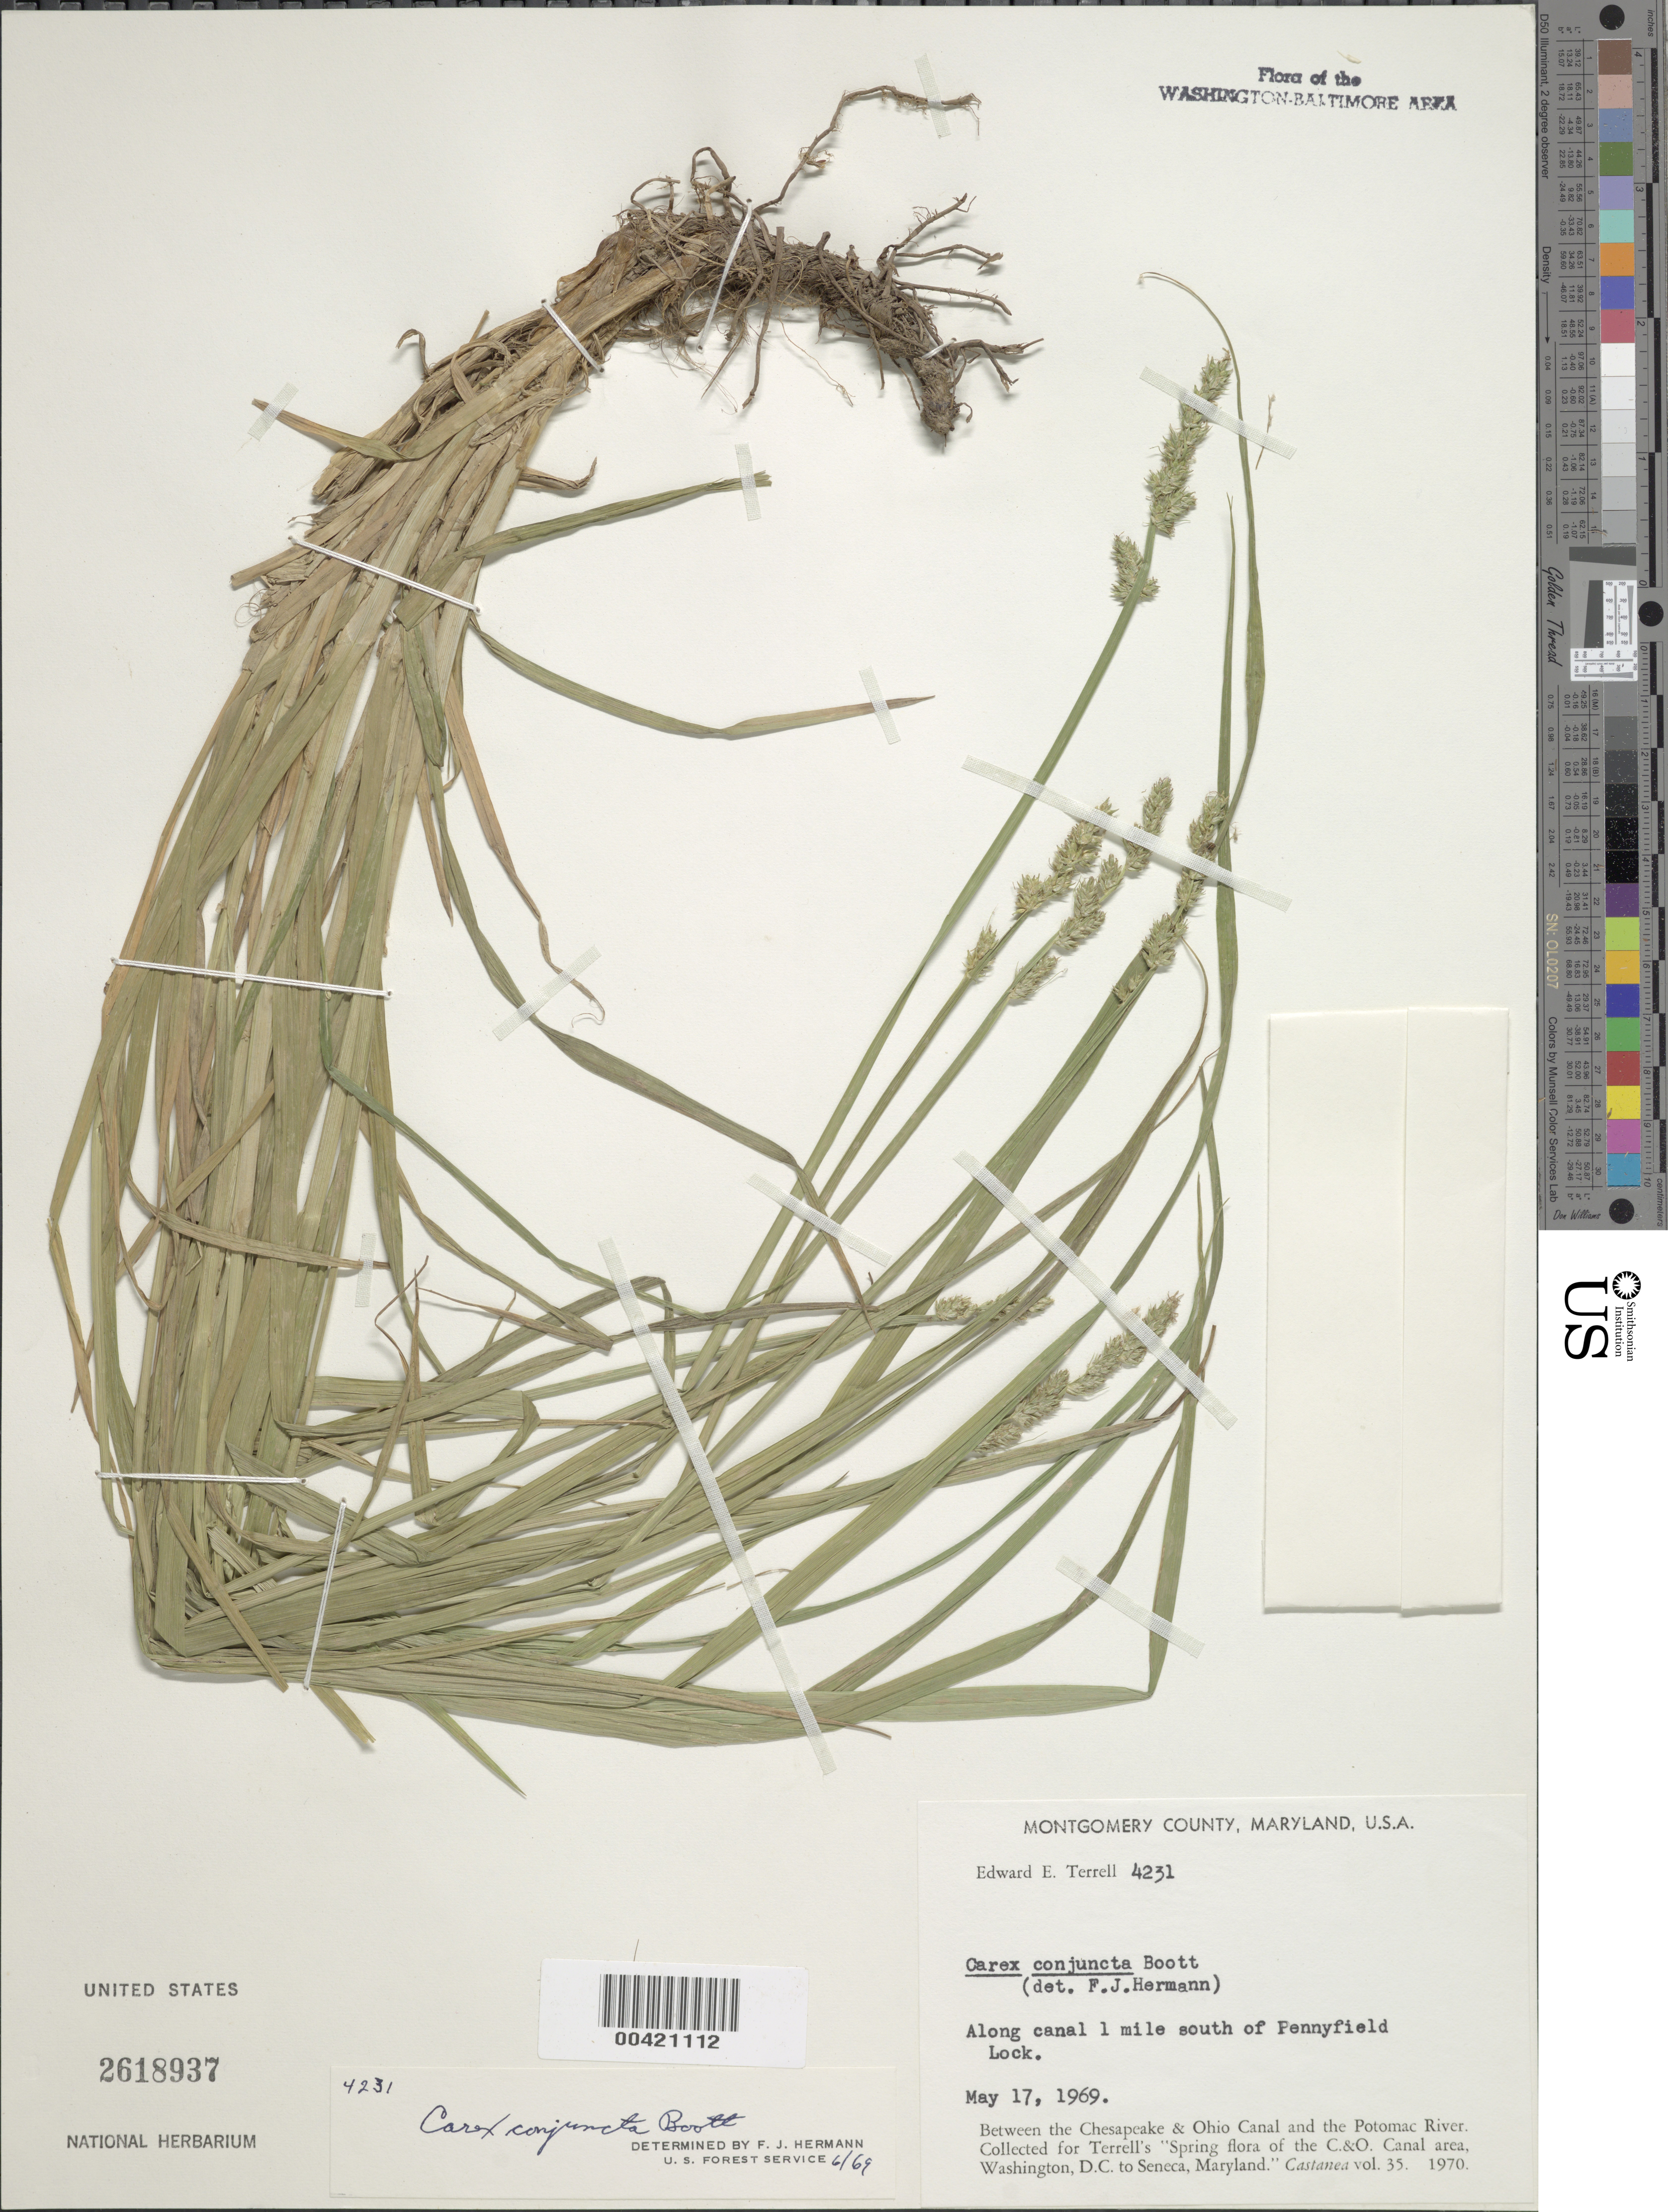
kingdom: Plantae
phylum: Tracheophyta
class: Liliopsida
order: Poales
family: Cyperaceae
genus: Carex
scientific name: Carex conjuncta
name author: Boott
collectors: E. E. Terrell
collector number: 4231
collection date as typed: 17 May 1969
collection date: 1969-05-17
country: United States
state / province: Maryland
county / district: Montgomery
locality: C. & O. Canal south of Pennyfield Lock C. & O. Canal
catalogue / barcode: US 2618937